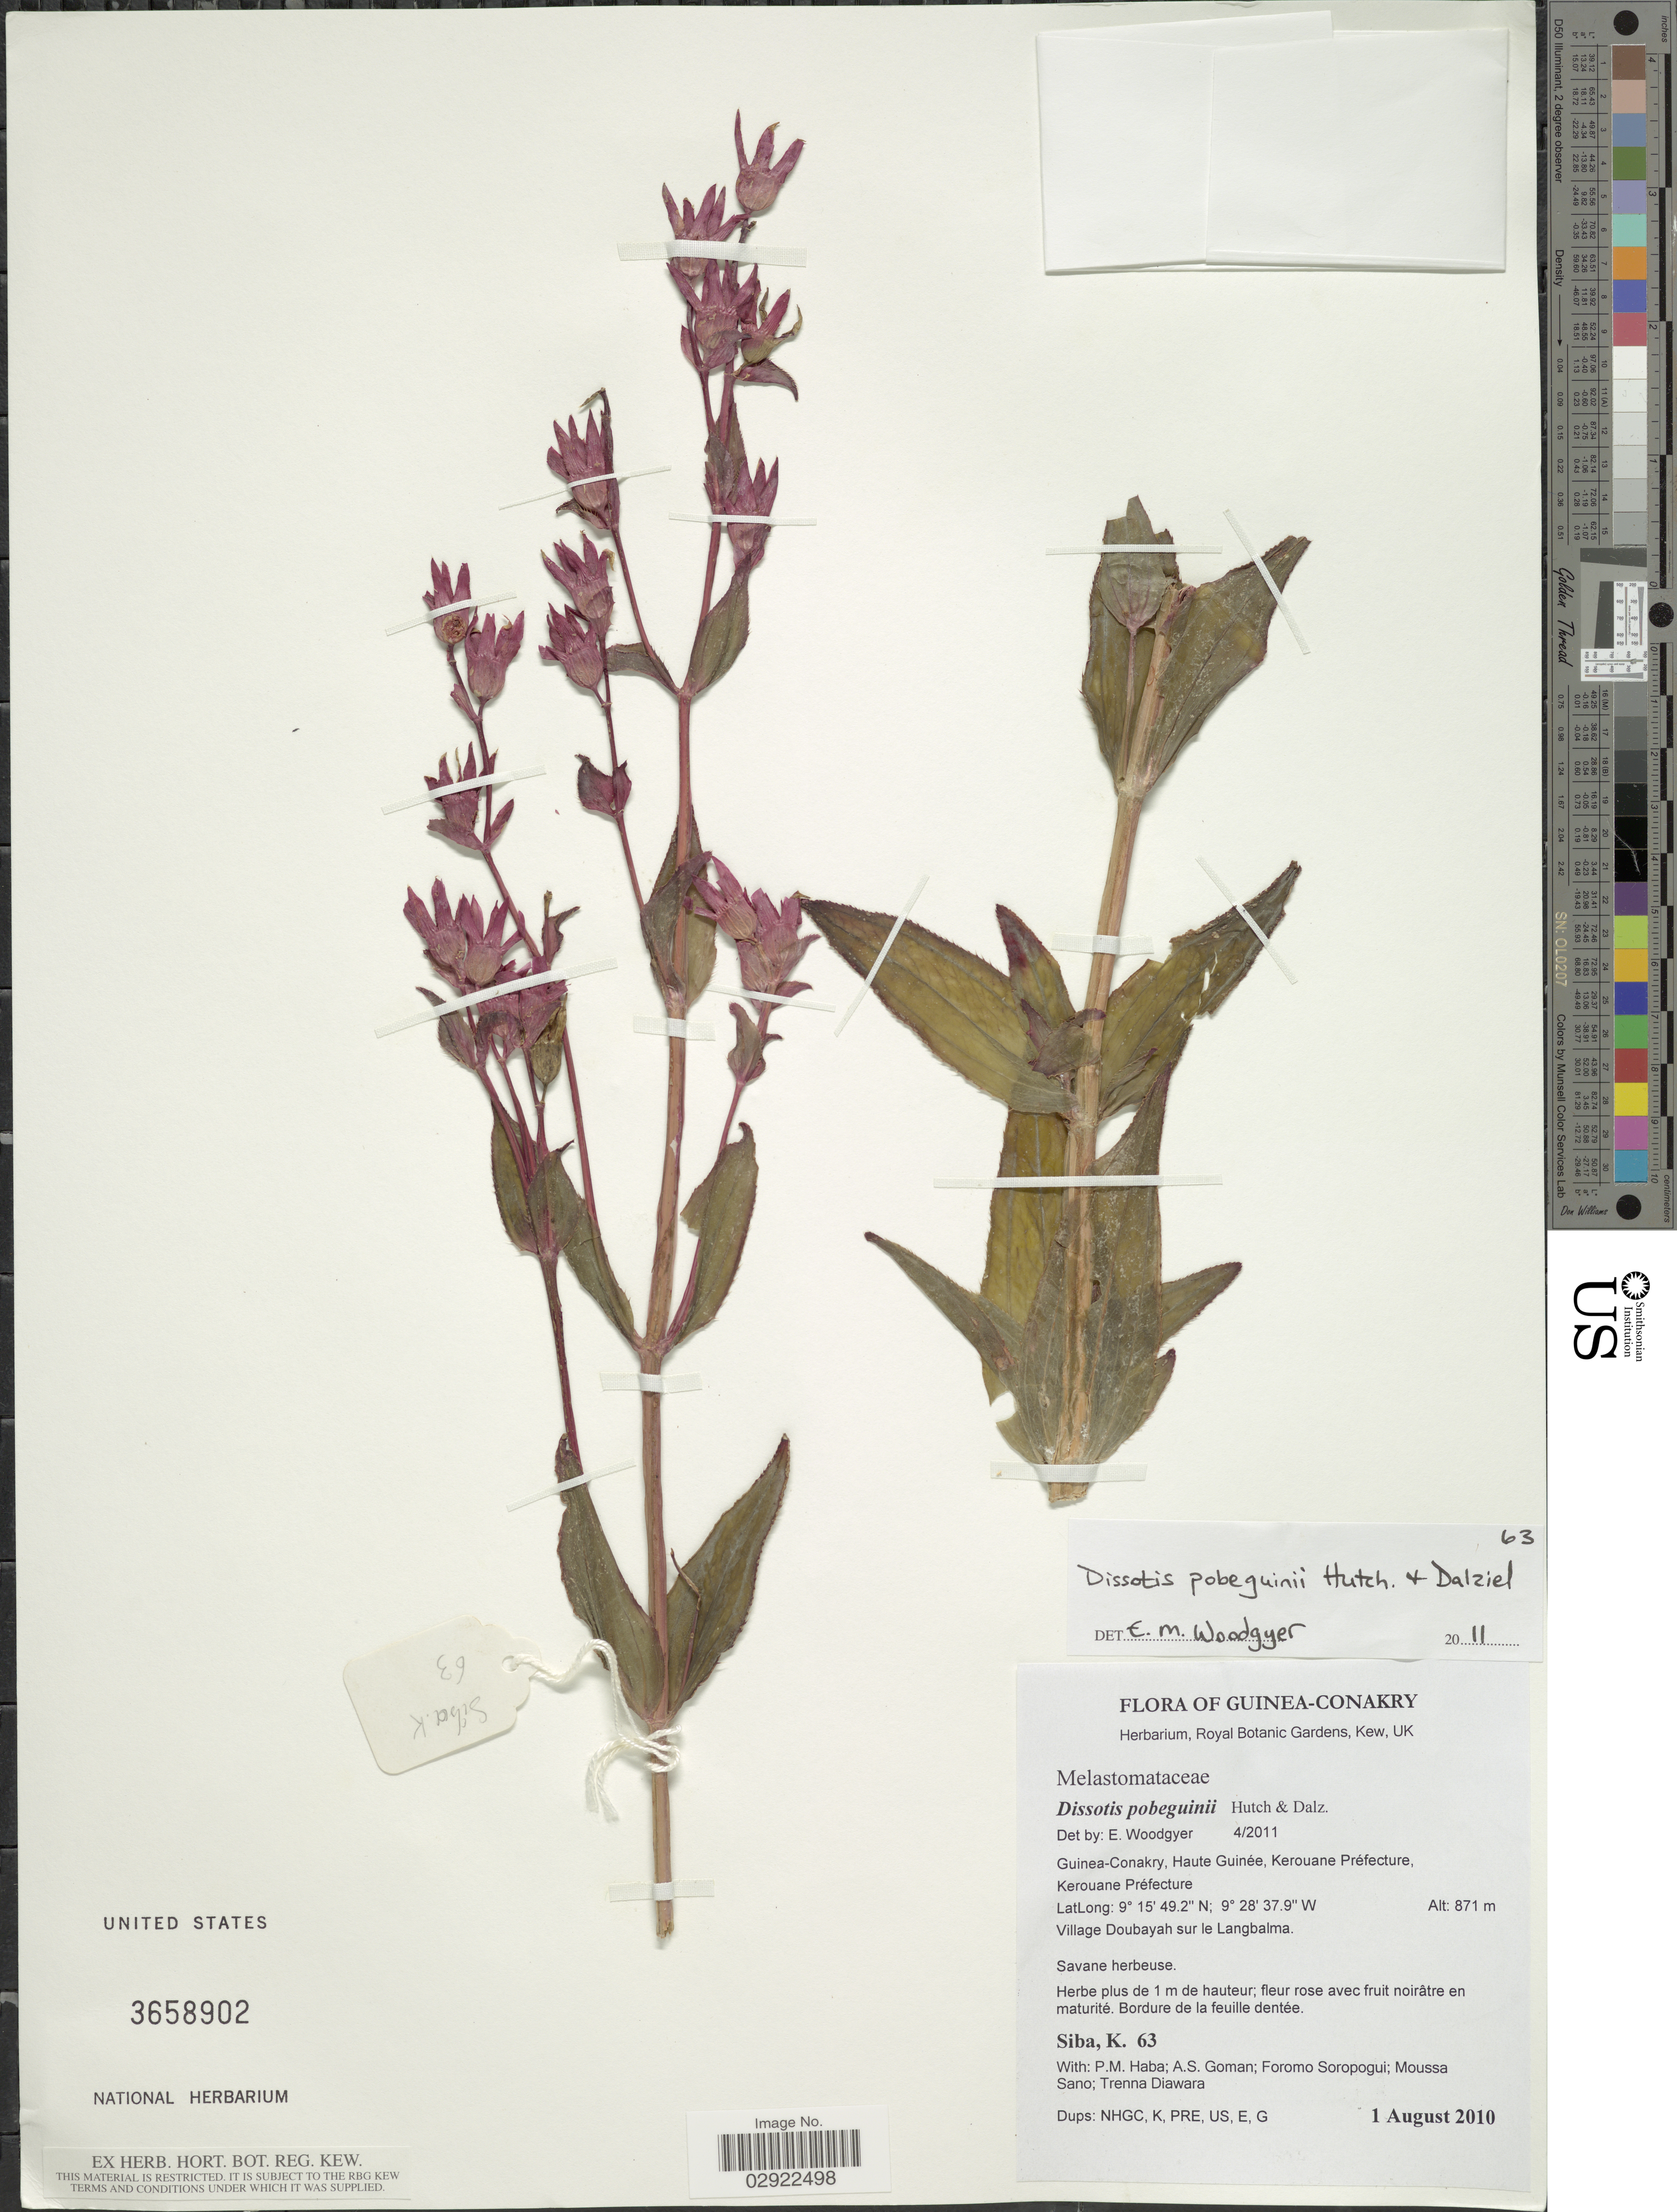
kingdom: Plantae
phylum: Tracheophyta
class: Magnoliopsida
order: Myrtales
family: Melastomataceae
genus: Anaheterotis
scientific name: Anaheterotis pobeguinii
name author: (Hutch. & Dalziel) Ver.-Lib. & G. Kadereit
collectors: K. Siba, P. Haba, A. Goman, F. Soropogui & et al.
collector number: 63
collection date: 2010-08-01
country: Guinea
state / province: Conakry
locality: Guinea-Conakry, Haute Guinée, Kerouane Préfecture, Kerouane Préfecture. Village Doubayah sur le Langbalma.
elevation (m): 871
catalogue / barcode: US 3658902